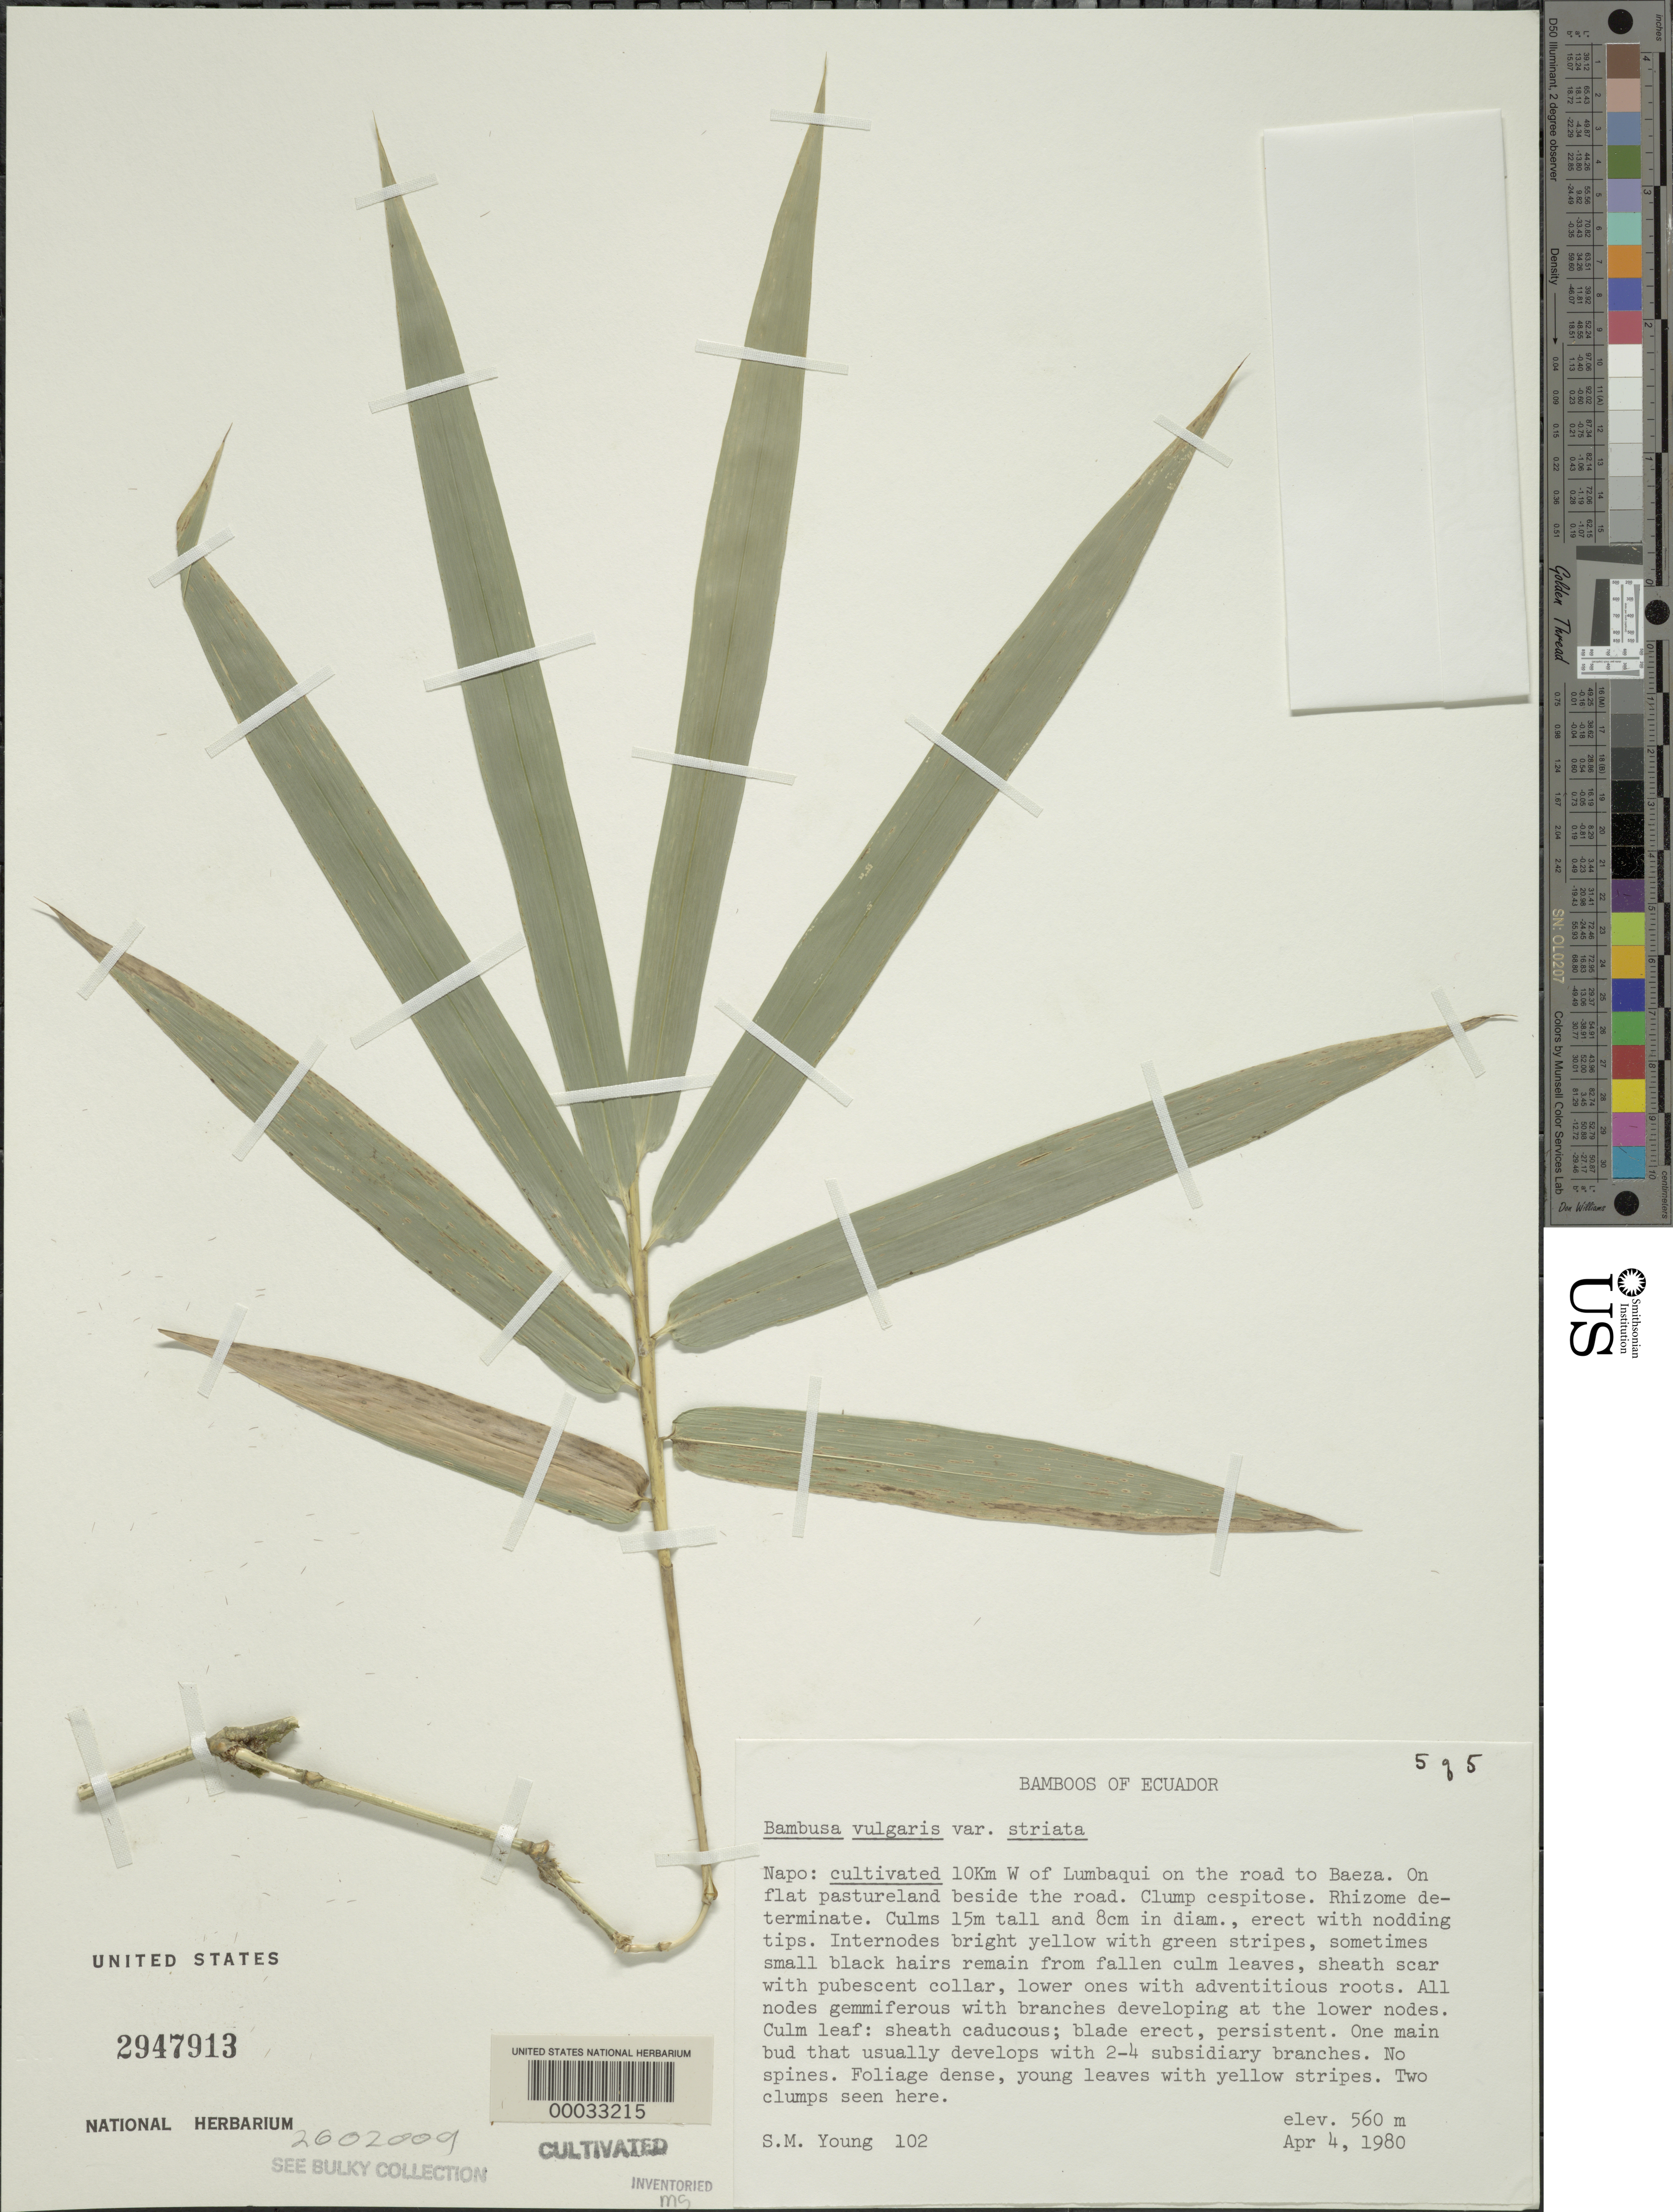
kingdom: Plantae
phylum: Tracheophyta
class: Liliopsida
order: Poales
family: Poaceae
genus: Bambusa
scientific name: Bambusa vulgaris var. striata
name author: (Lodd. ex Lindl.) Gamble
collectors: S. Young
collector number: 102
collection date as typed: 11 Oct 1979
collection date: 1979-10-11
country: Ecuador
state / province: Napo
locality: Lumbaqui, baeza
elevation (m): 560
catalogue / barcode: US 2947913